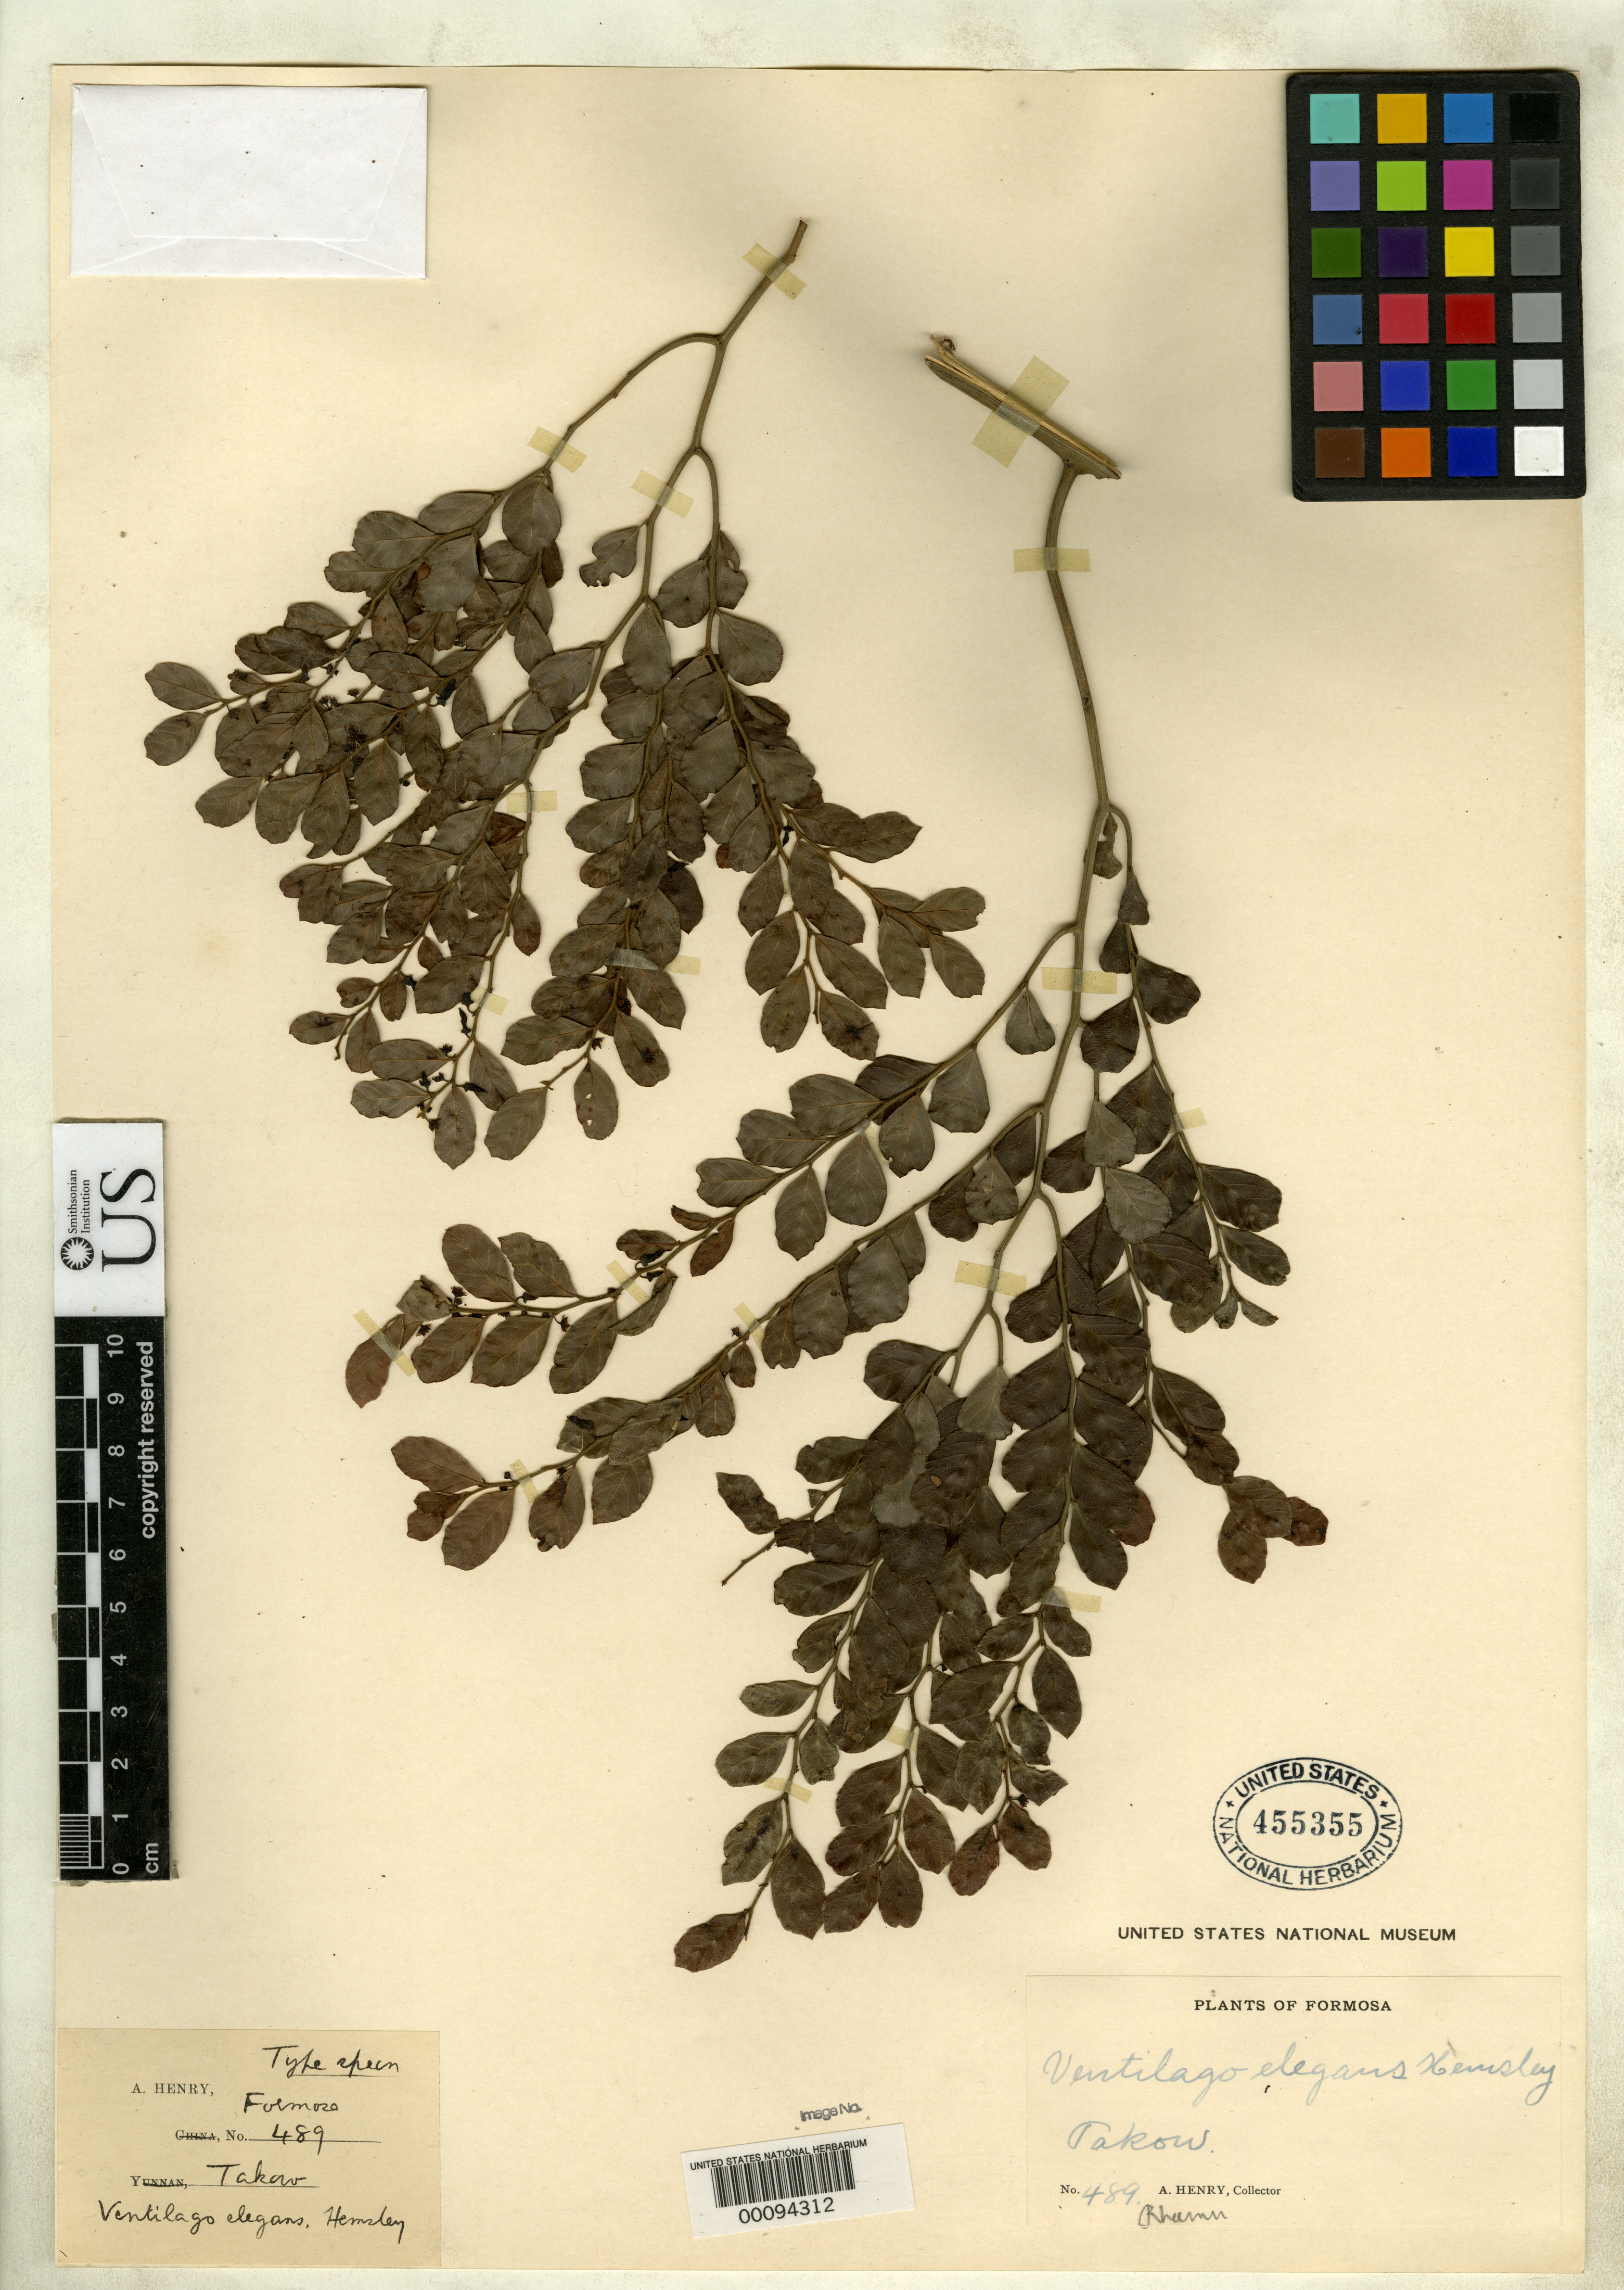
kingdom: Plantae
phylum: Tracheophyta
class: Magnoliopsida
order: Rosales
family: Rhamnaceae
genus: Ventilago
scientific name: Ventilago elegans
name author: Hemsl.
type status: Type Collection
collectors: A. Henry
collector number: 489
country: Taiwan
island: Taiwan [Formosa]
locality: Takow.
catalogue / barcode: US 455355